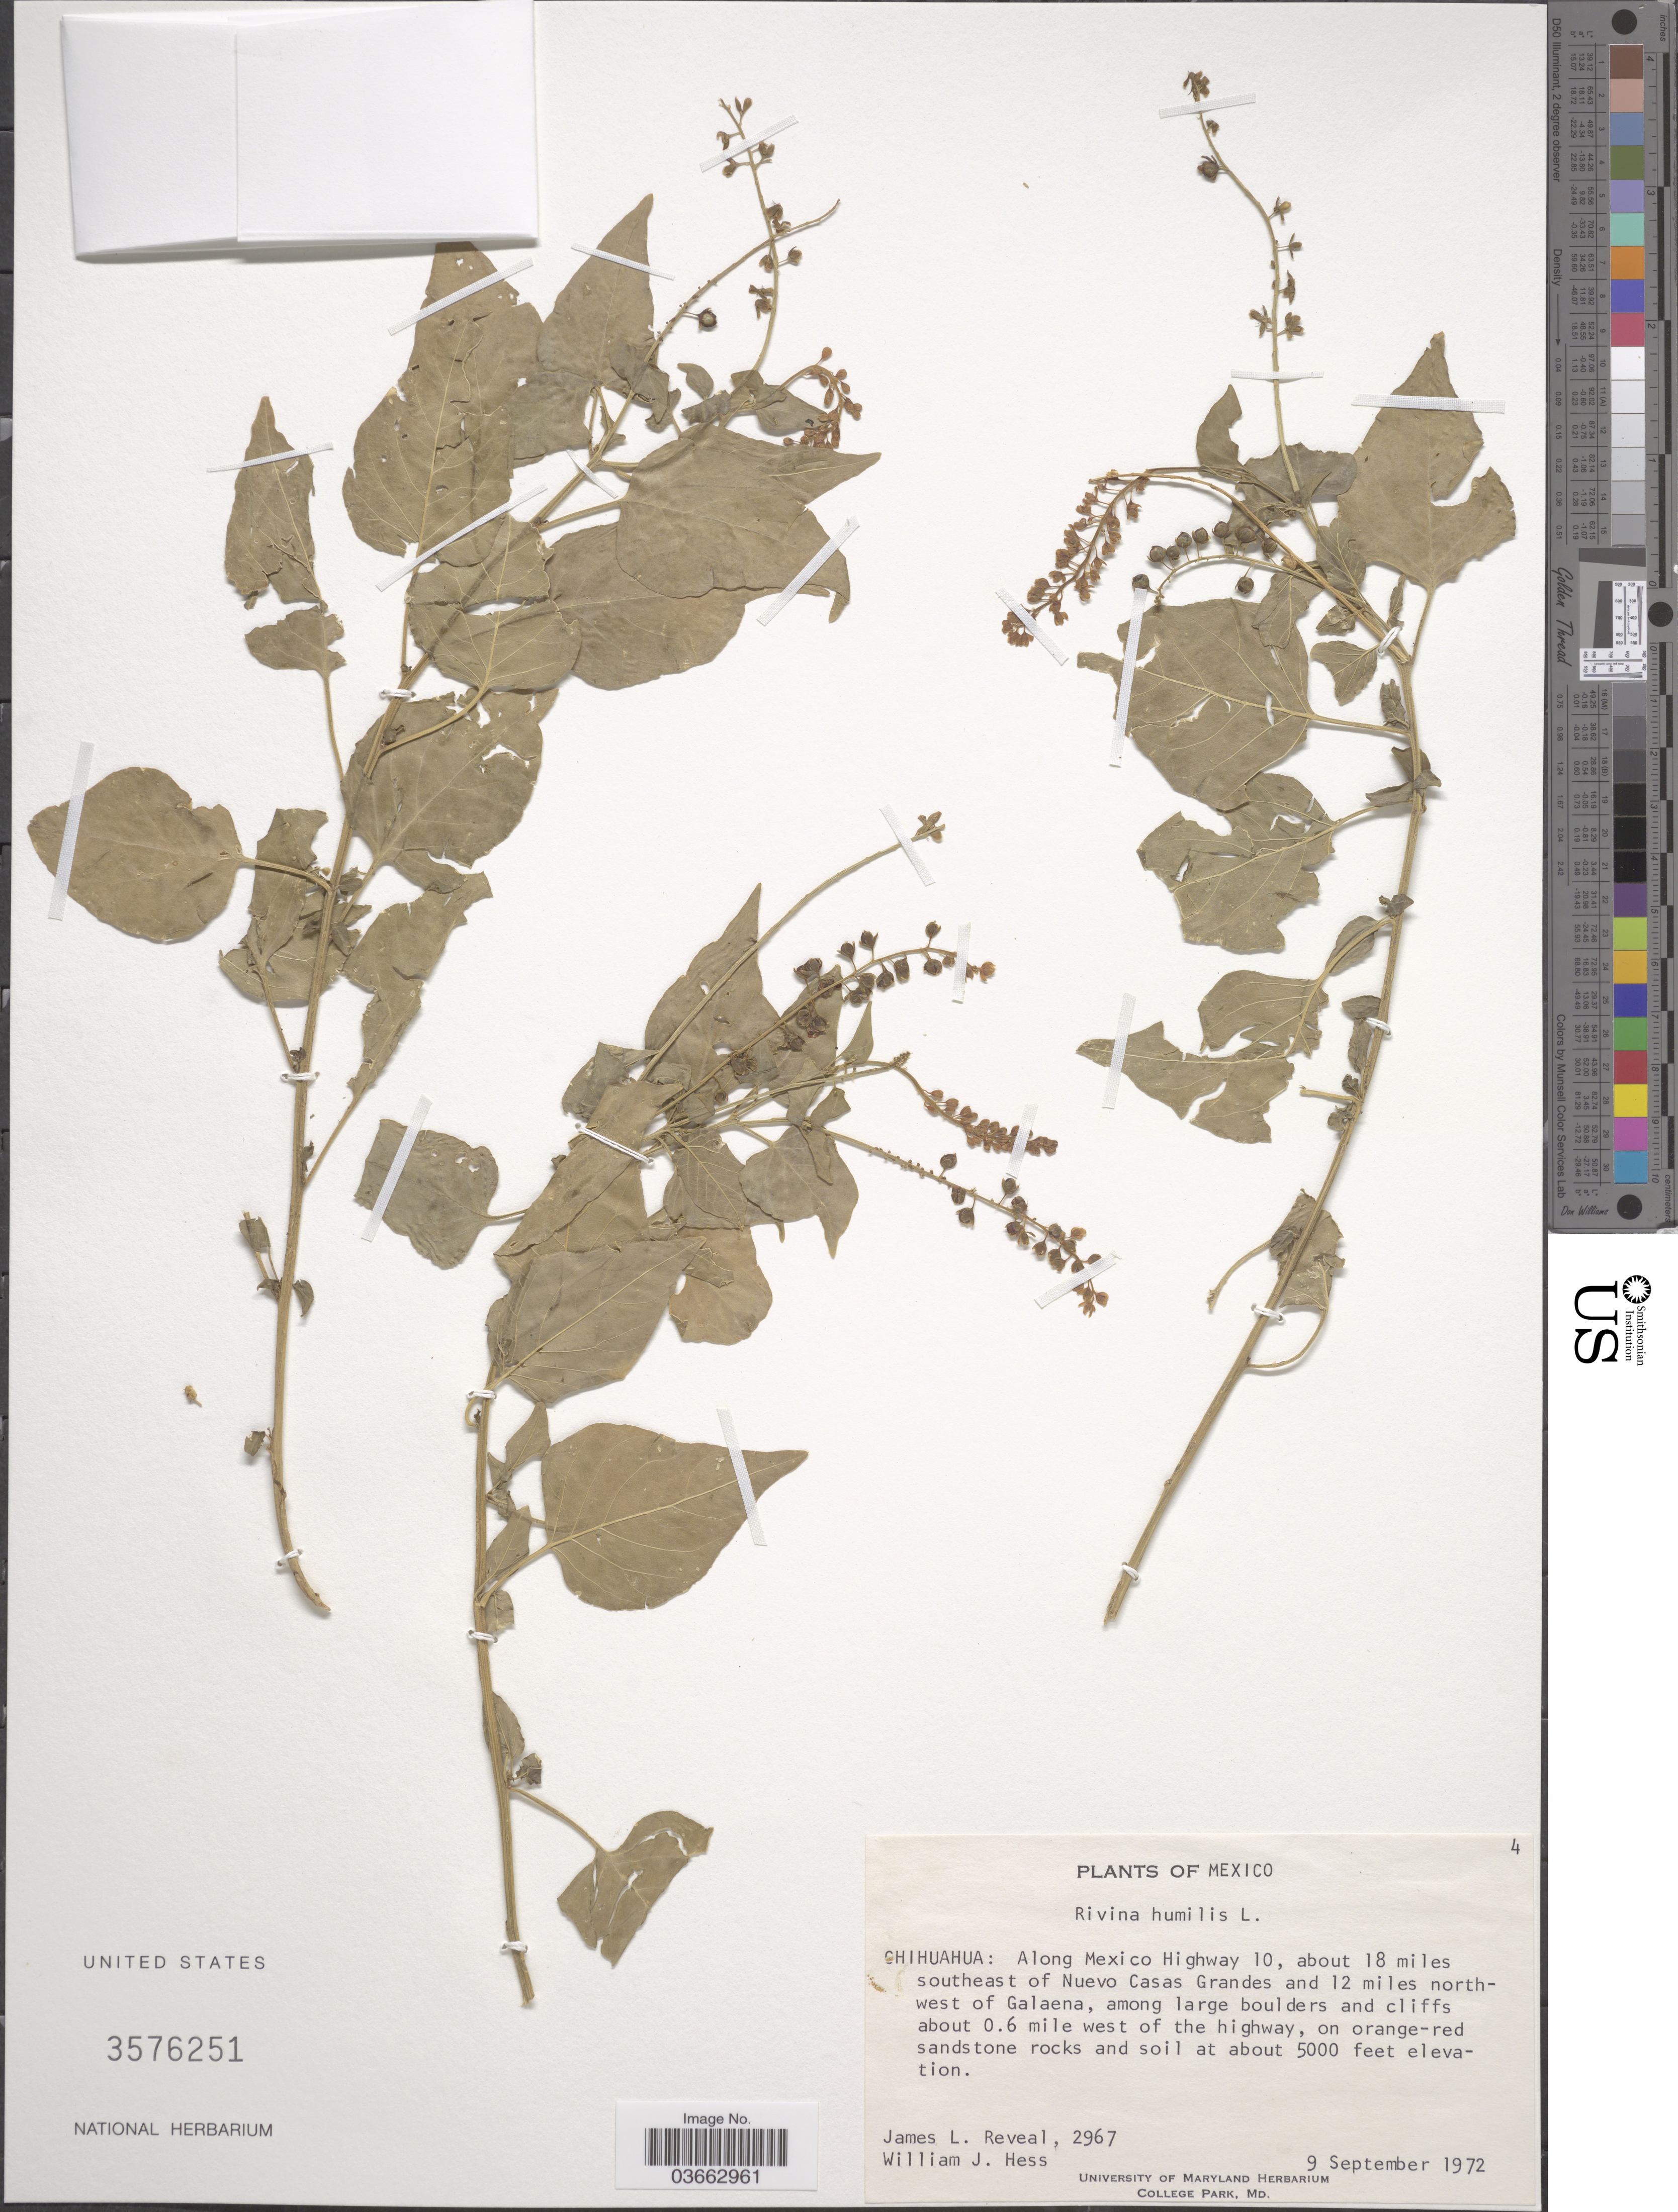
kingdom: Plantae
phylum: Tracheophyta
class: Magnoliopsida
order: Caryophyllales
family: Phytolaccaceae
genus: Rivina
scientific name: Rivina humilis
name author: L.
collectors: J. L. Reveal & W. Hess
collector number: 2967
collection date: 1972-09-09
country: Mexico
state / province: Chihuahua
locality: Along Mexico Highway 10, about 10 miles southeast of Nuevo Casas Grandes and 12 miles northwest of Galaena, among large boulders and cliffs about 0.6 mile west of the highway.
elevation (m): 1524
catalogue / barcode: US 3576251